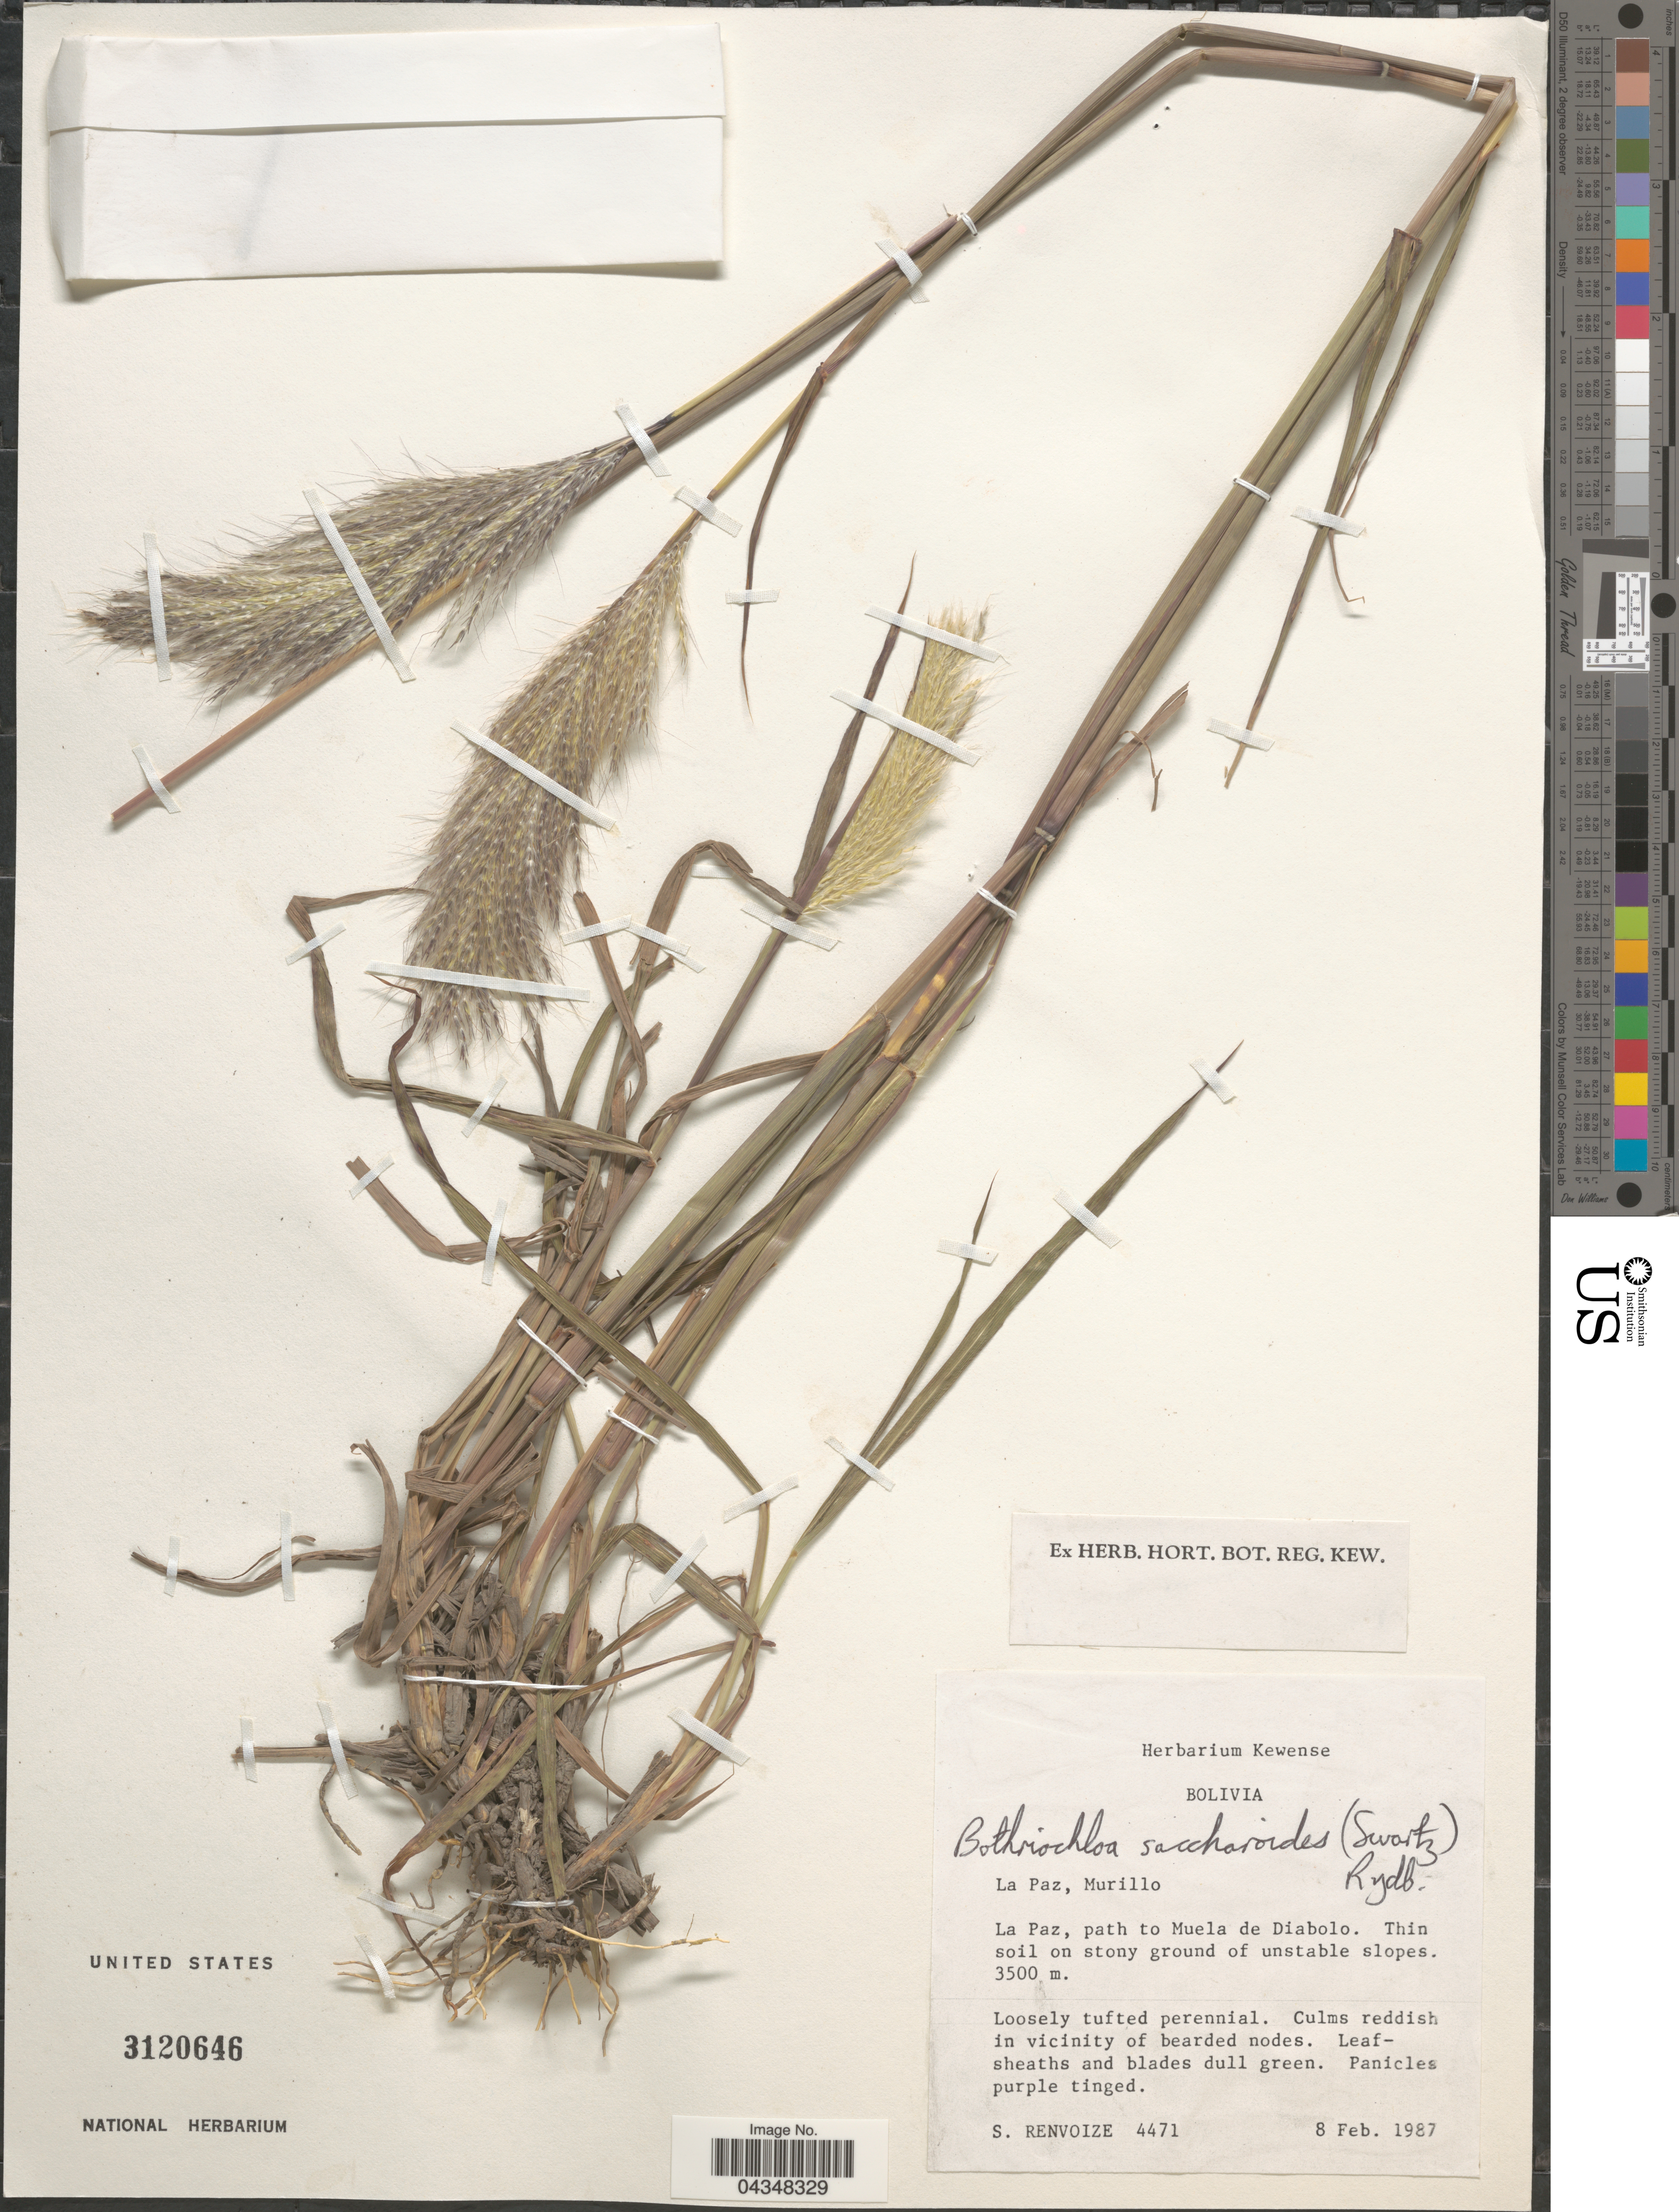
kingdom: Plantae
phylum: Tracheophyta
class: Liliopsida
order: Poales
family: Poaceae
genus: Bothriochloa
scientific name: Bothriochloa saccharoides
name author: (Sw.) Rydb.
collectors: S. A. Renvoize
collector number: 4471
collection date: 1987-02-08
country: Bolivia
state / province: La Paz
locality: Murillo. La Paz, path to Muela de Diabolo.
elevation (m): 3500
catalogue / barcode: US 3120646